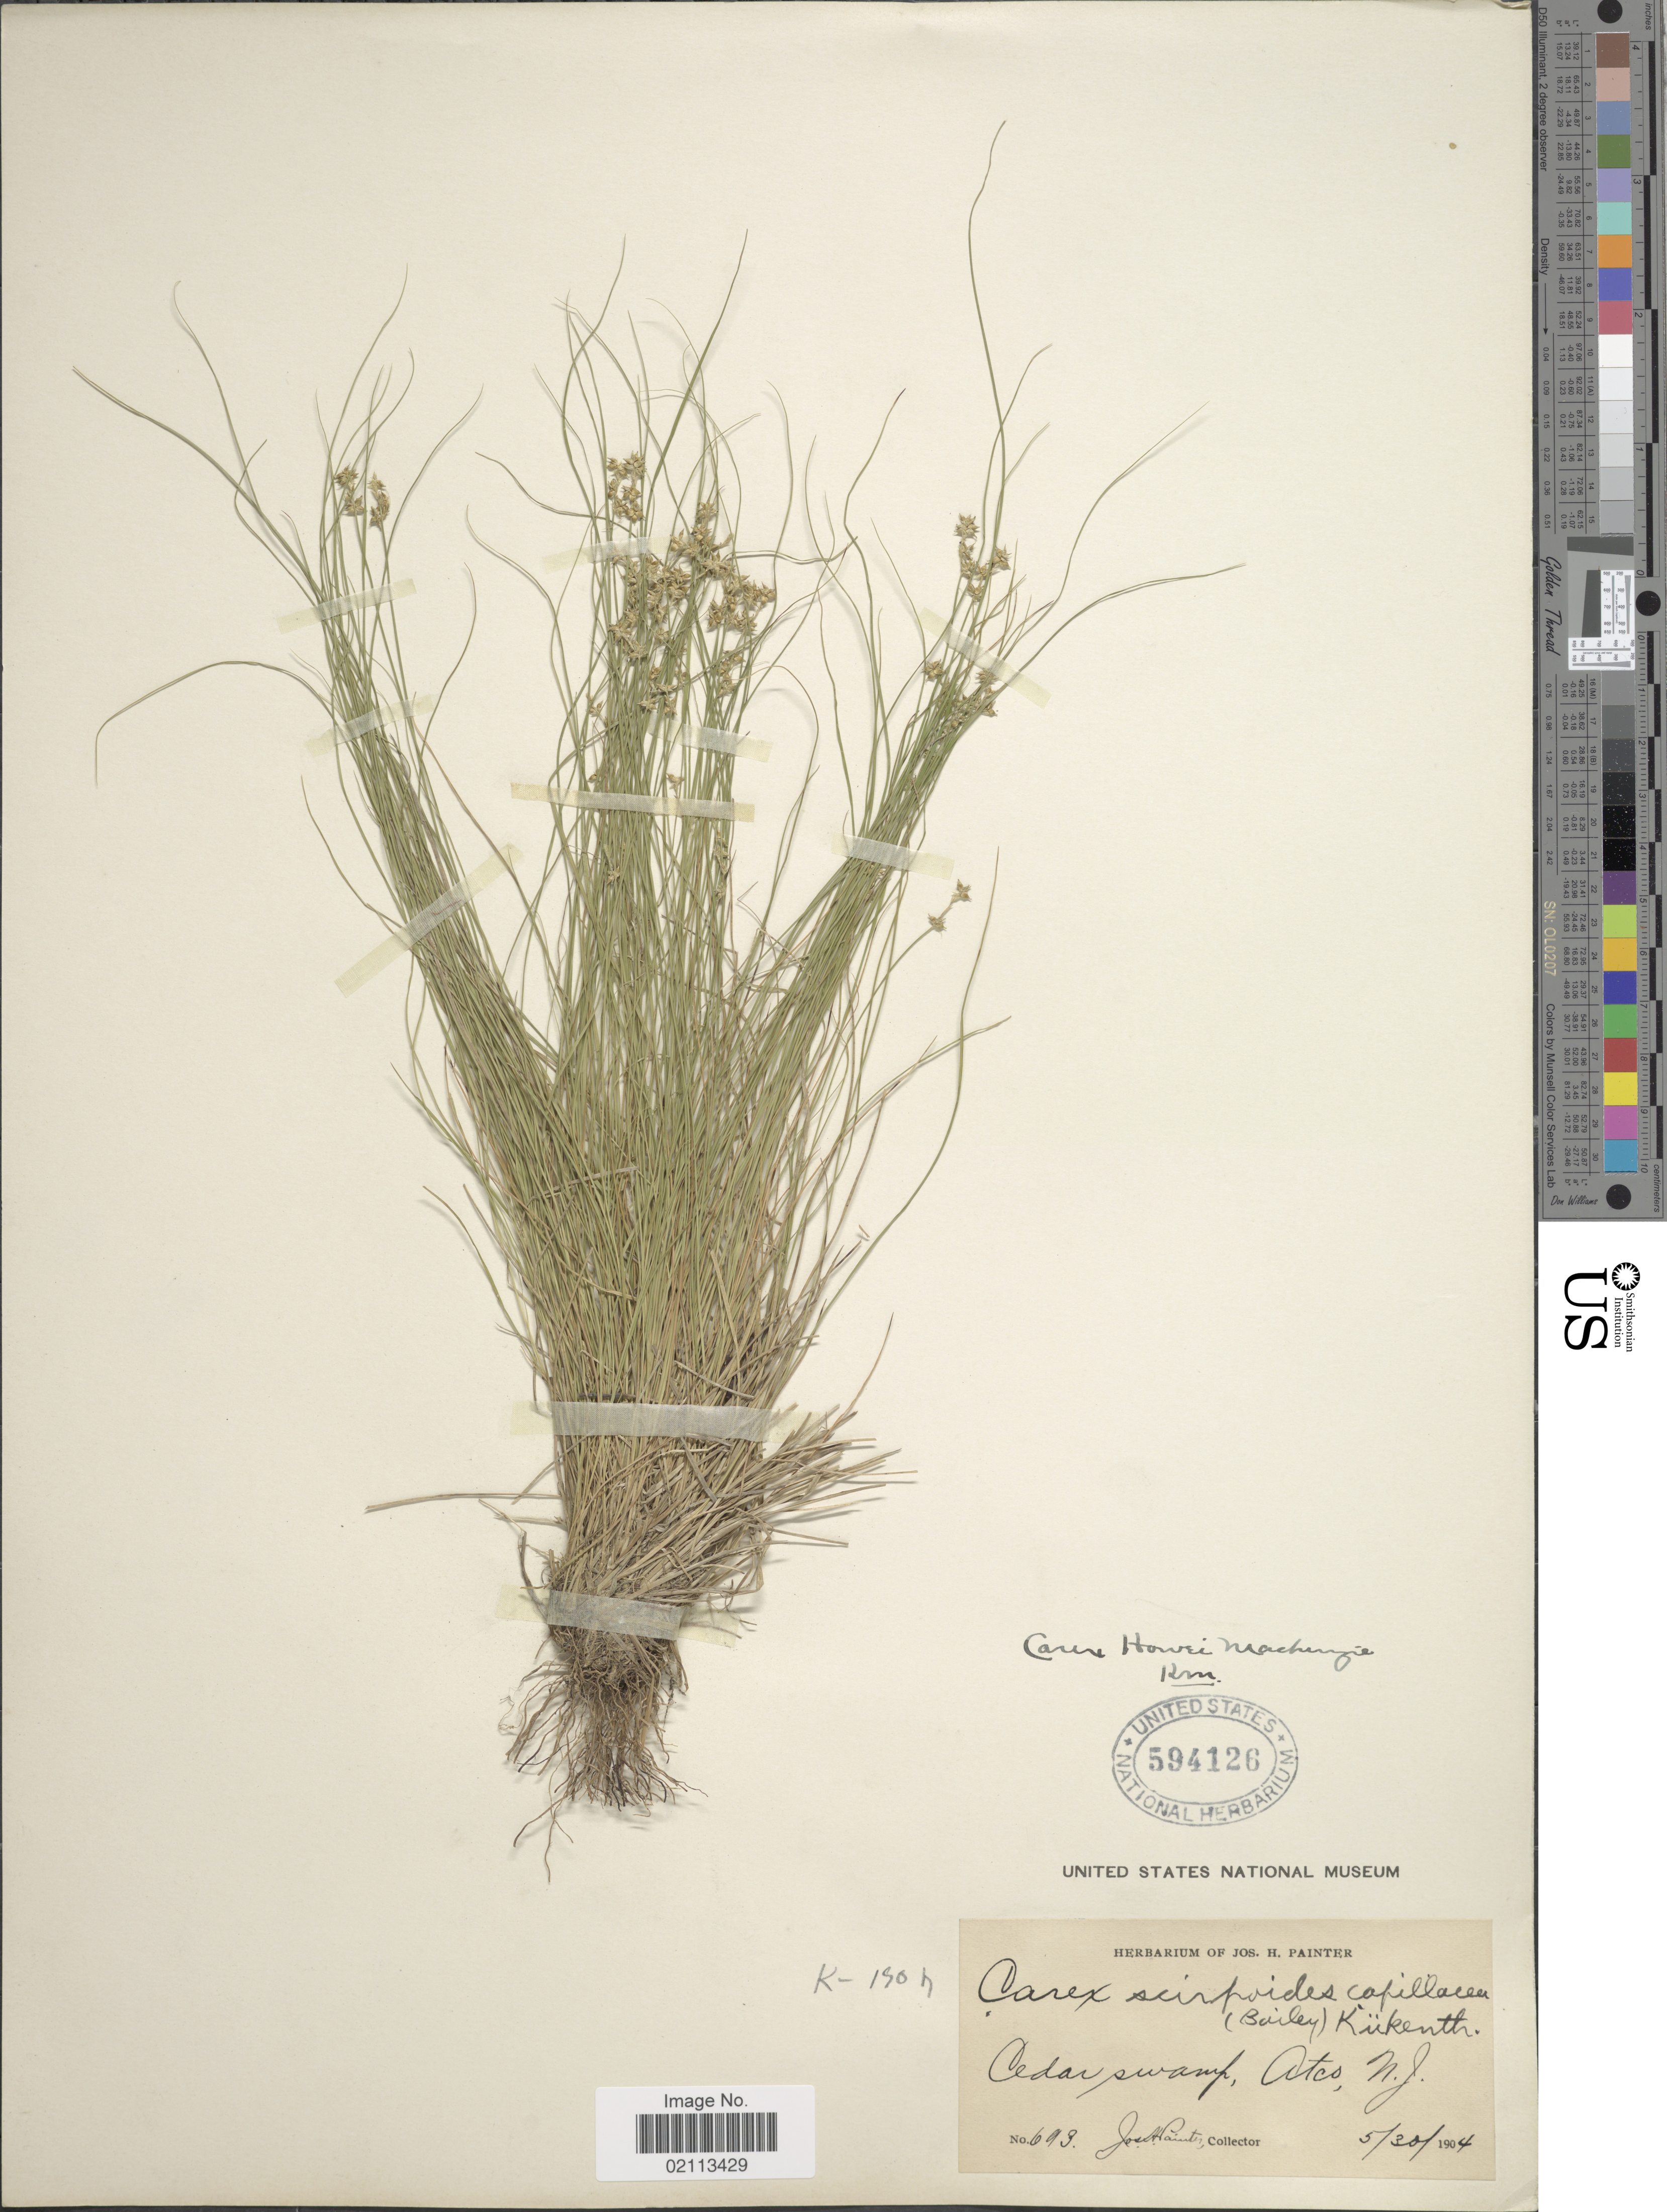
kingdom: Plantae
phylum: Tracheophyta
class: Liliopsida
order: Poales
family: Cyperaceae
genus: Carex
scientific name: Carex howei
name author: Mack.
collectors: J. H. Painter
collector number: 693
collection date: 1904-05-30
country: United States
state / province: New Jersey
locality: Cedar swamp, Atco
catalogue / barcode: US 594126